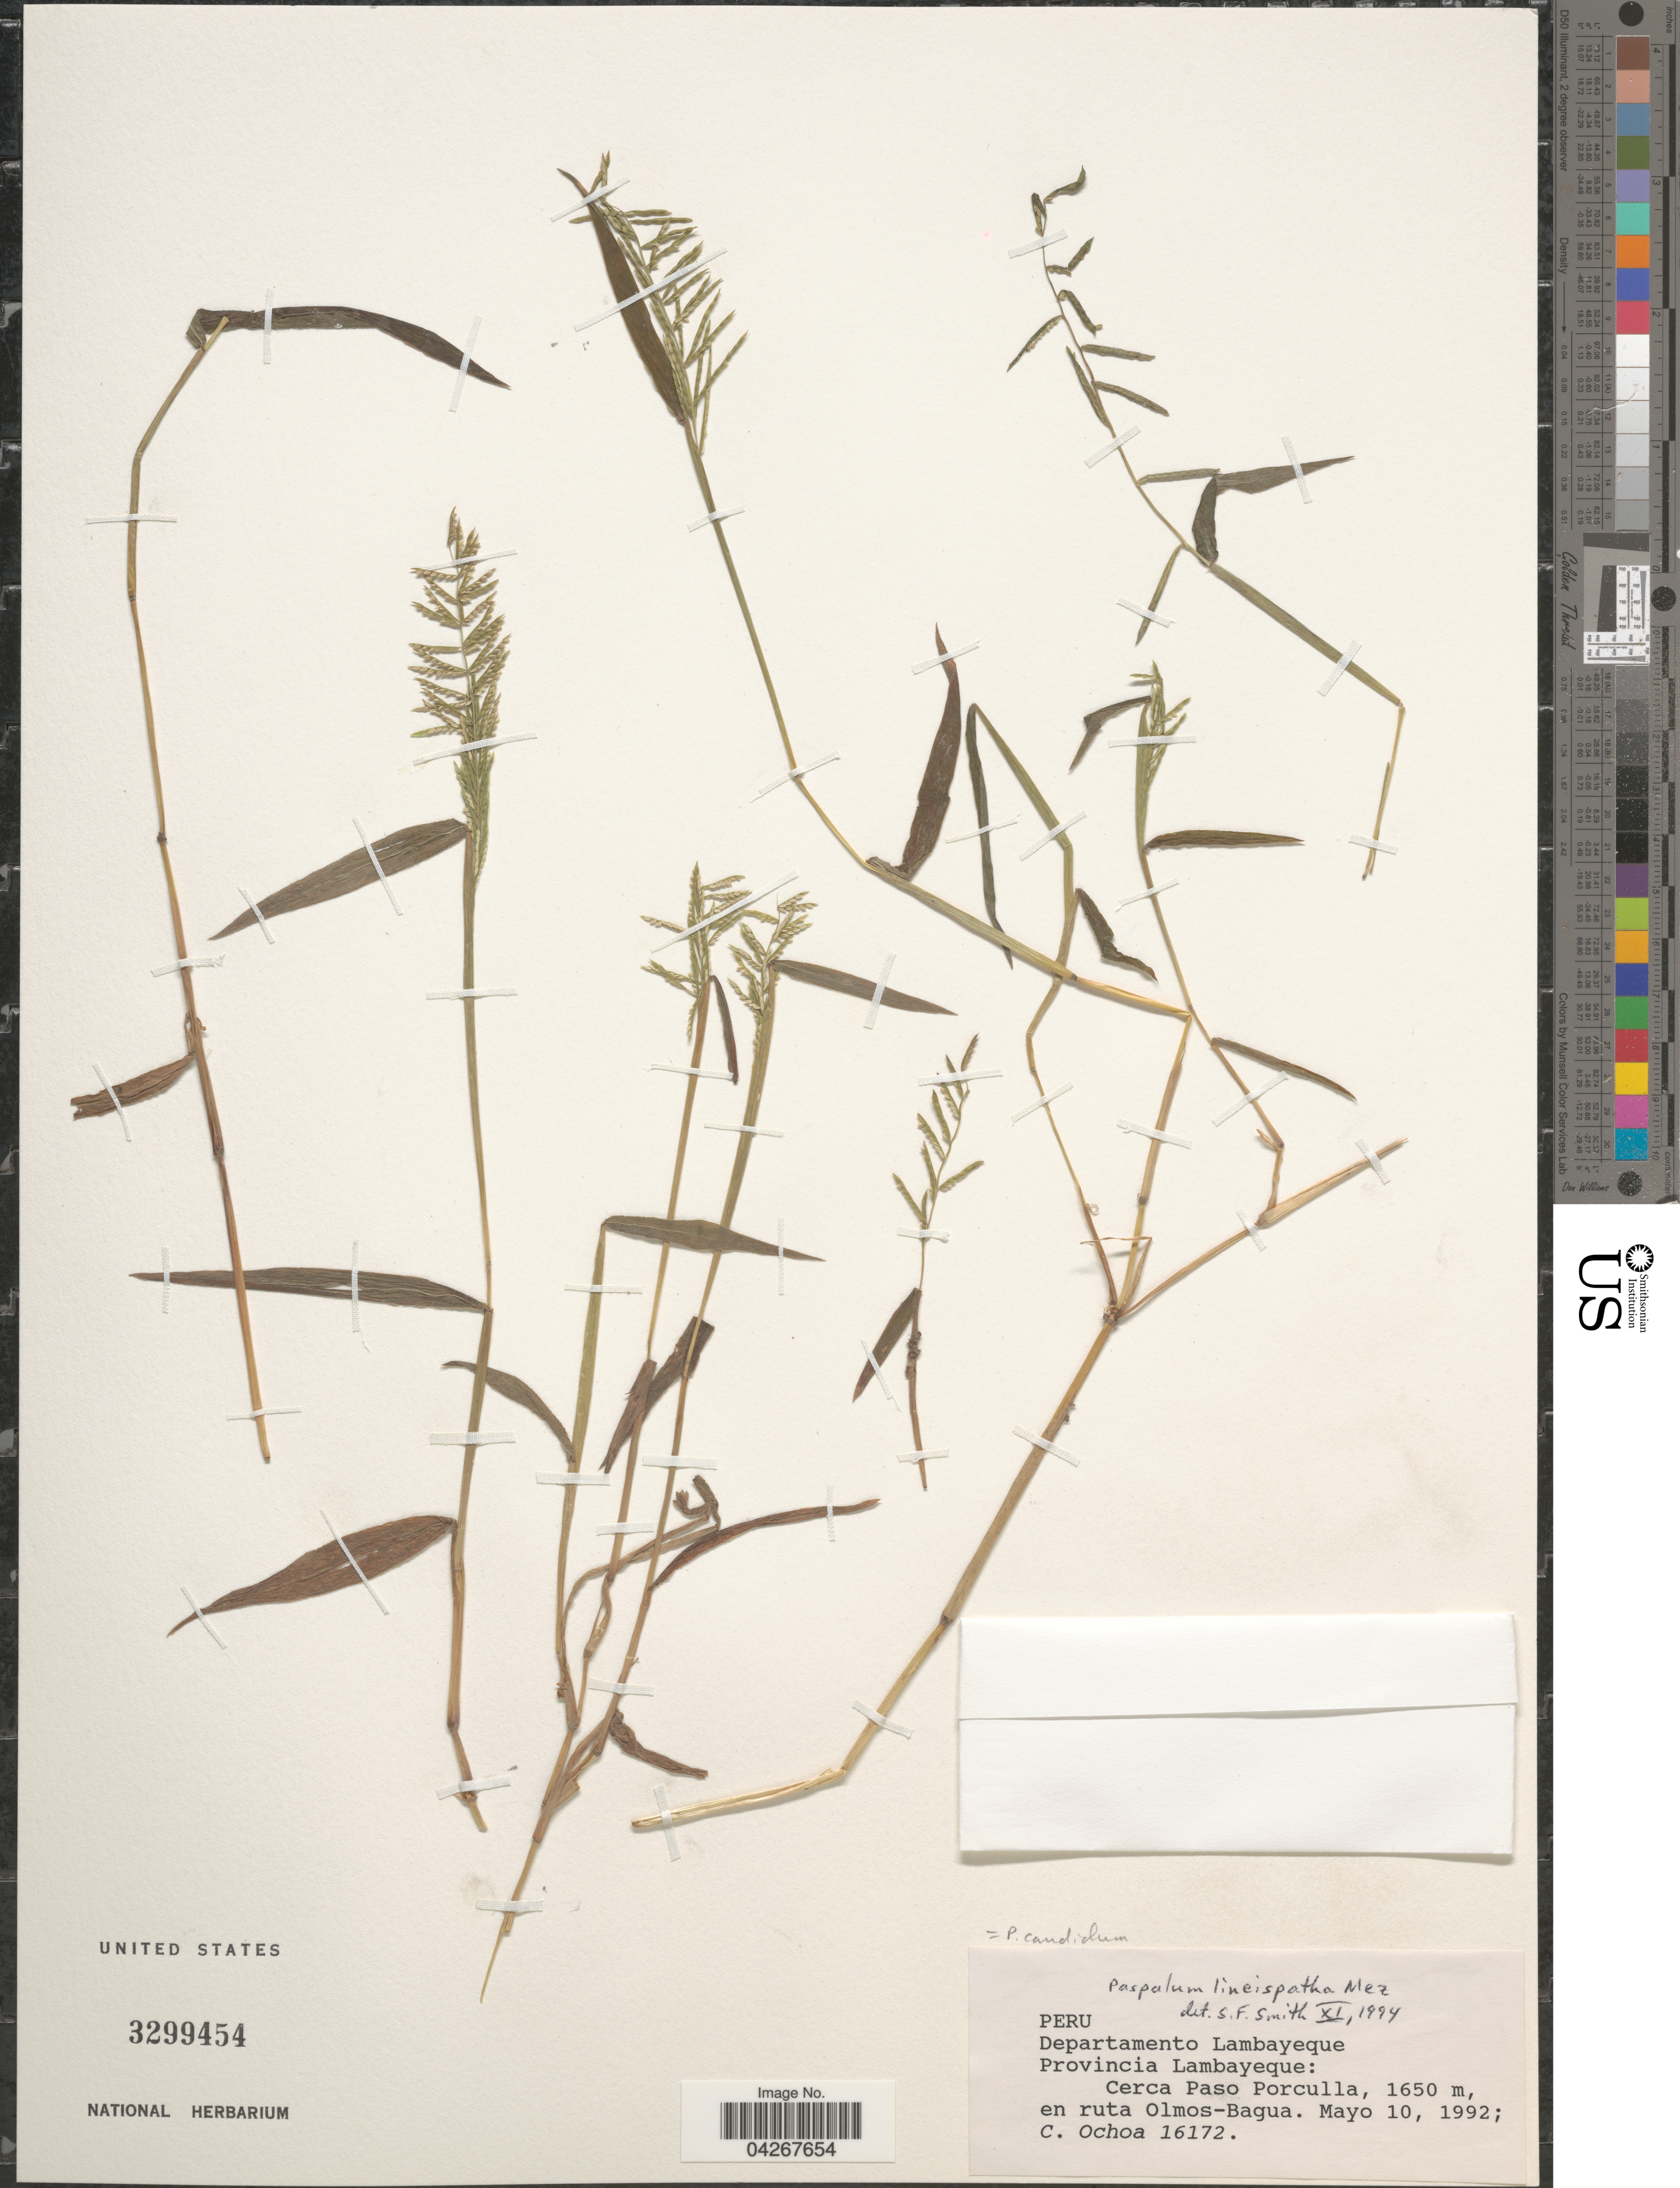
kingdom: Plantae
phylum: Tracheophyta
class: Liliopsida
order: Poales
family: Poaceae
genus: Paspalum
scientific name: Paspalum candidum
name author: (Humb. & Bonpl. ex Fleugge) Kunth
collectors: C. Ochoa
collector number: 16172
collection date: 1992-05-10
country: Peru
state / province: Lambayeque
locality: Departamento Lambayeque. Cerca Paso Porculla, en ruta Olmos-Bagua.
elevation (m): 1650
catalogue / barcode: US 3299454